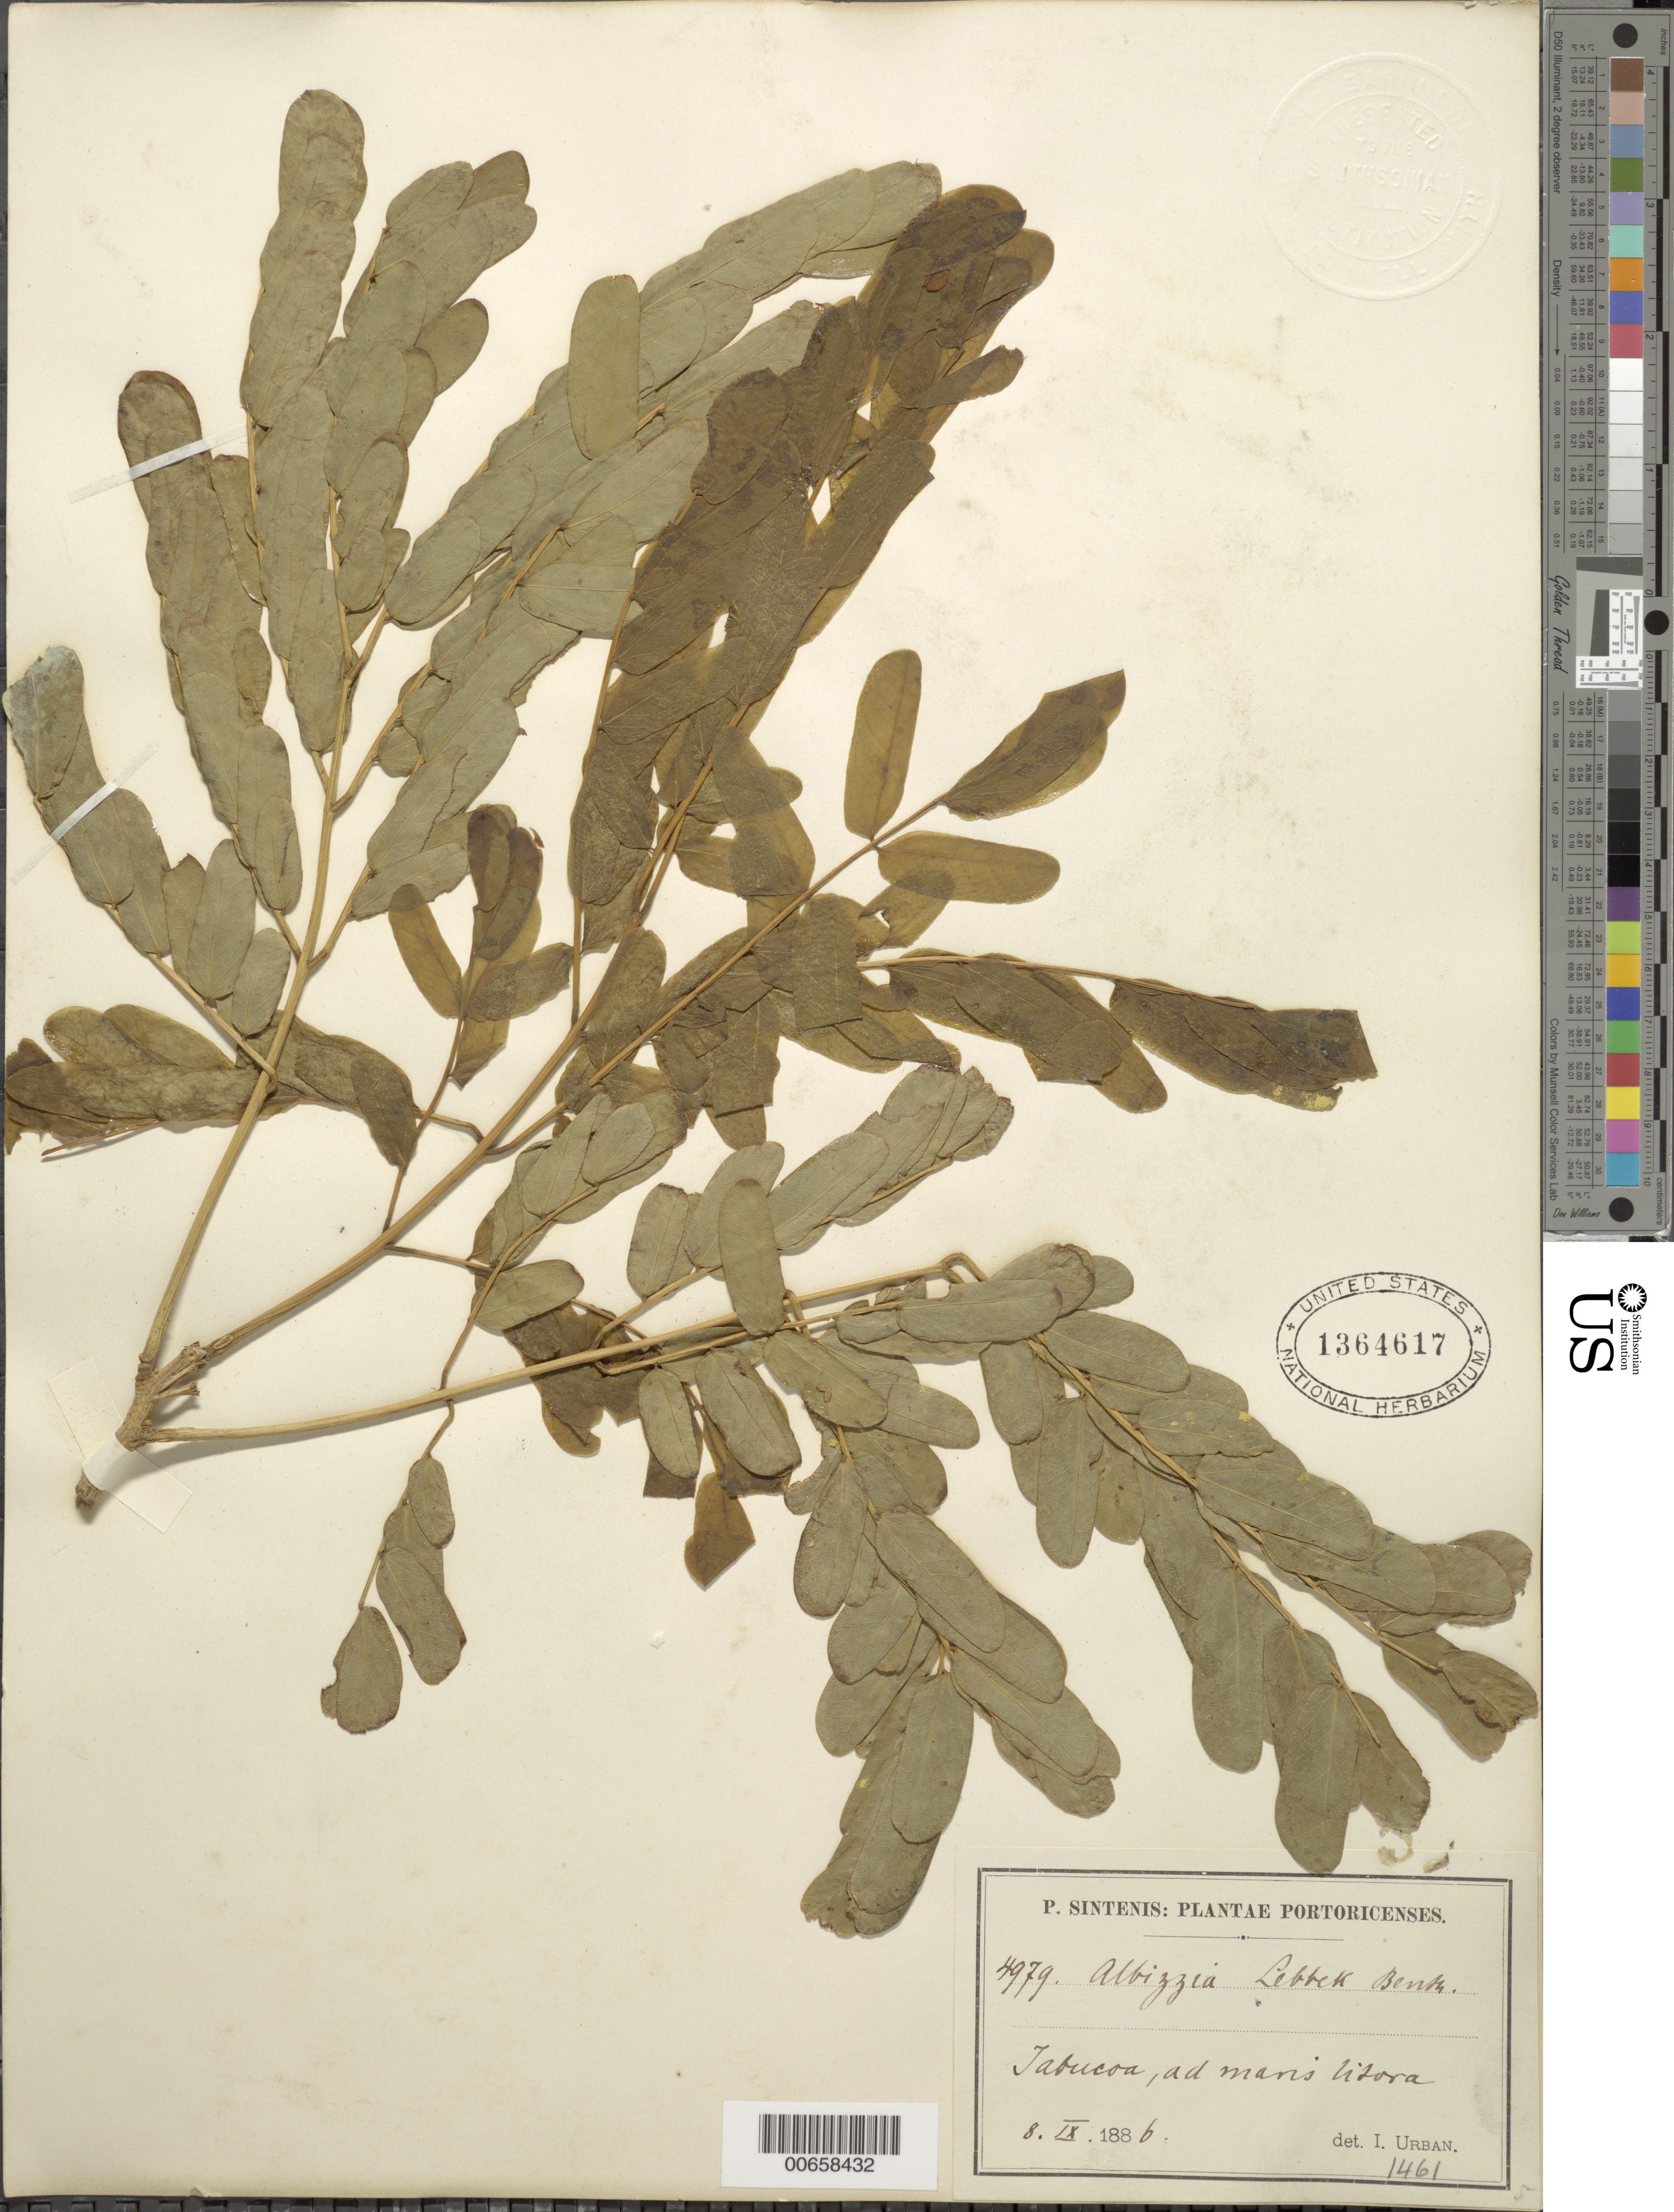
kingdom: Plantae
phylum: Tracheophyta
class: Magnoliopsida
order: Fabales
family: Fabaceae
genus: Albizia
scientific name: Albizia lebbeck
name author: (L.) Benth.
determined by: Urban, Ignatz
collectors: P. Sintenis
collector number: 4979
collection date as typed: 08 Sep 1886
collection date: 1886-09-08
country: Puerto Rico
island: Greater Antilles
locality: Jabucoa, ad maris litora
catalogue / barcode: US 1364617